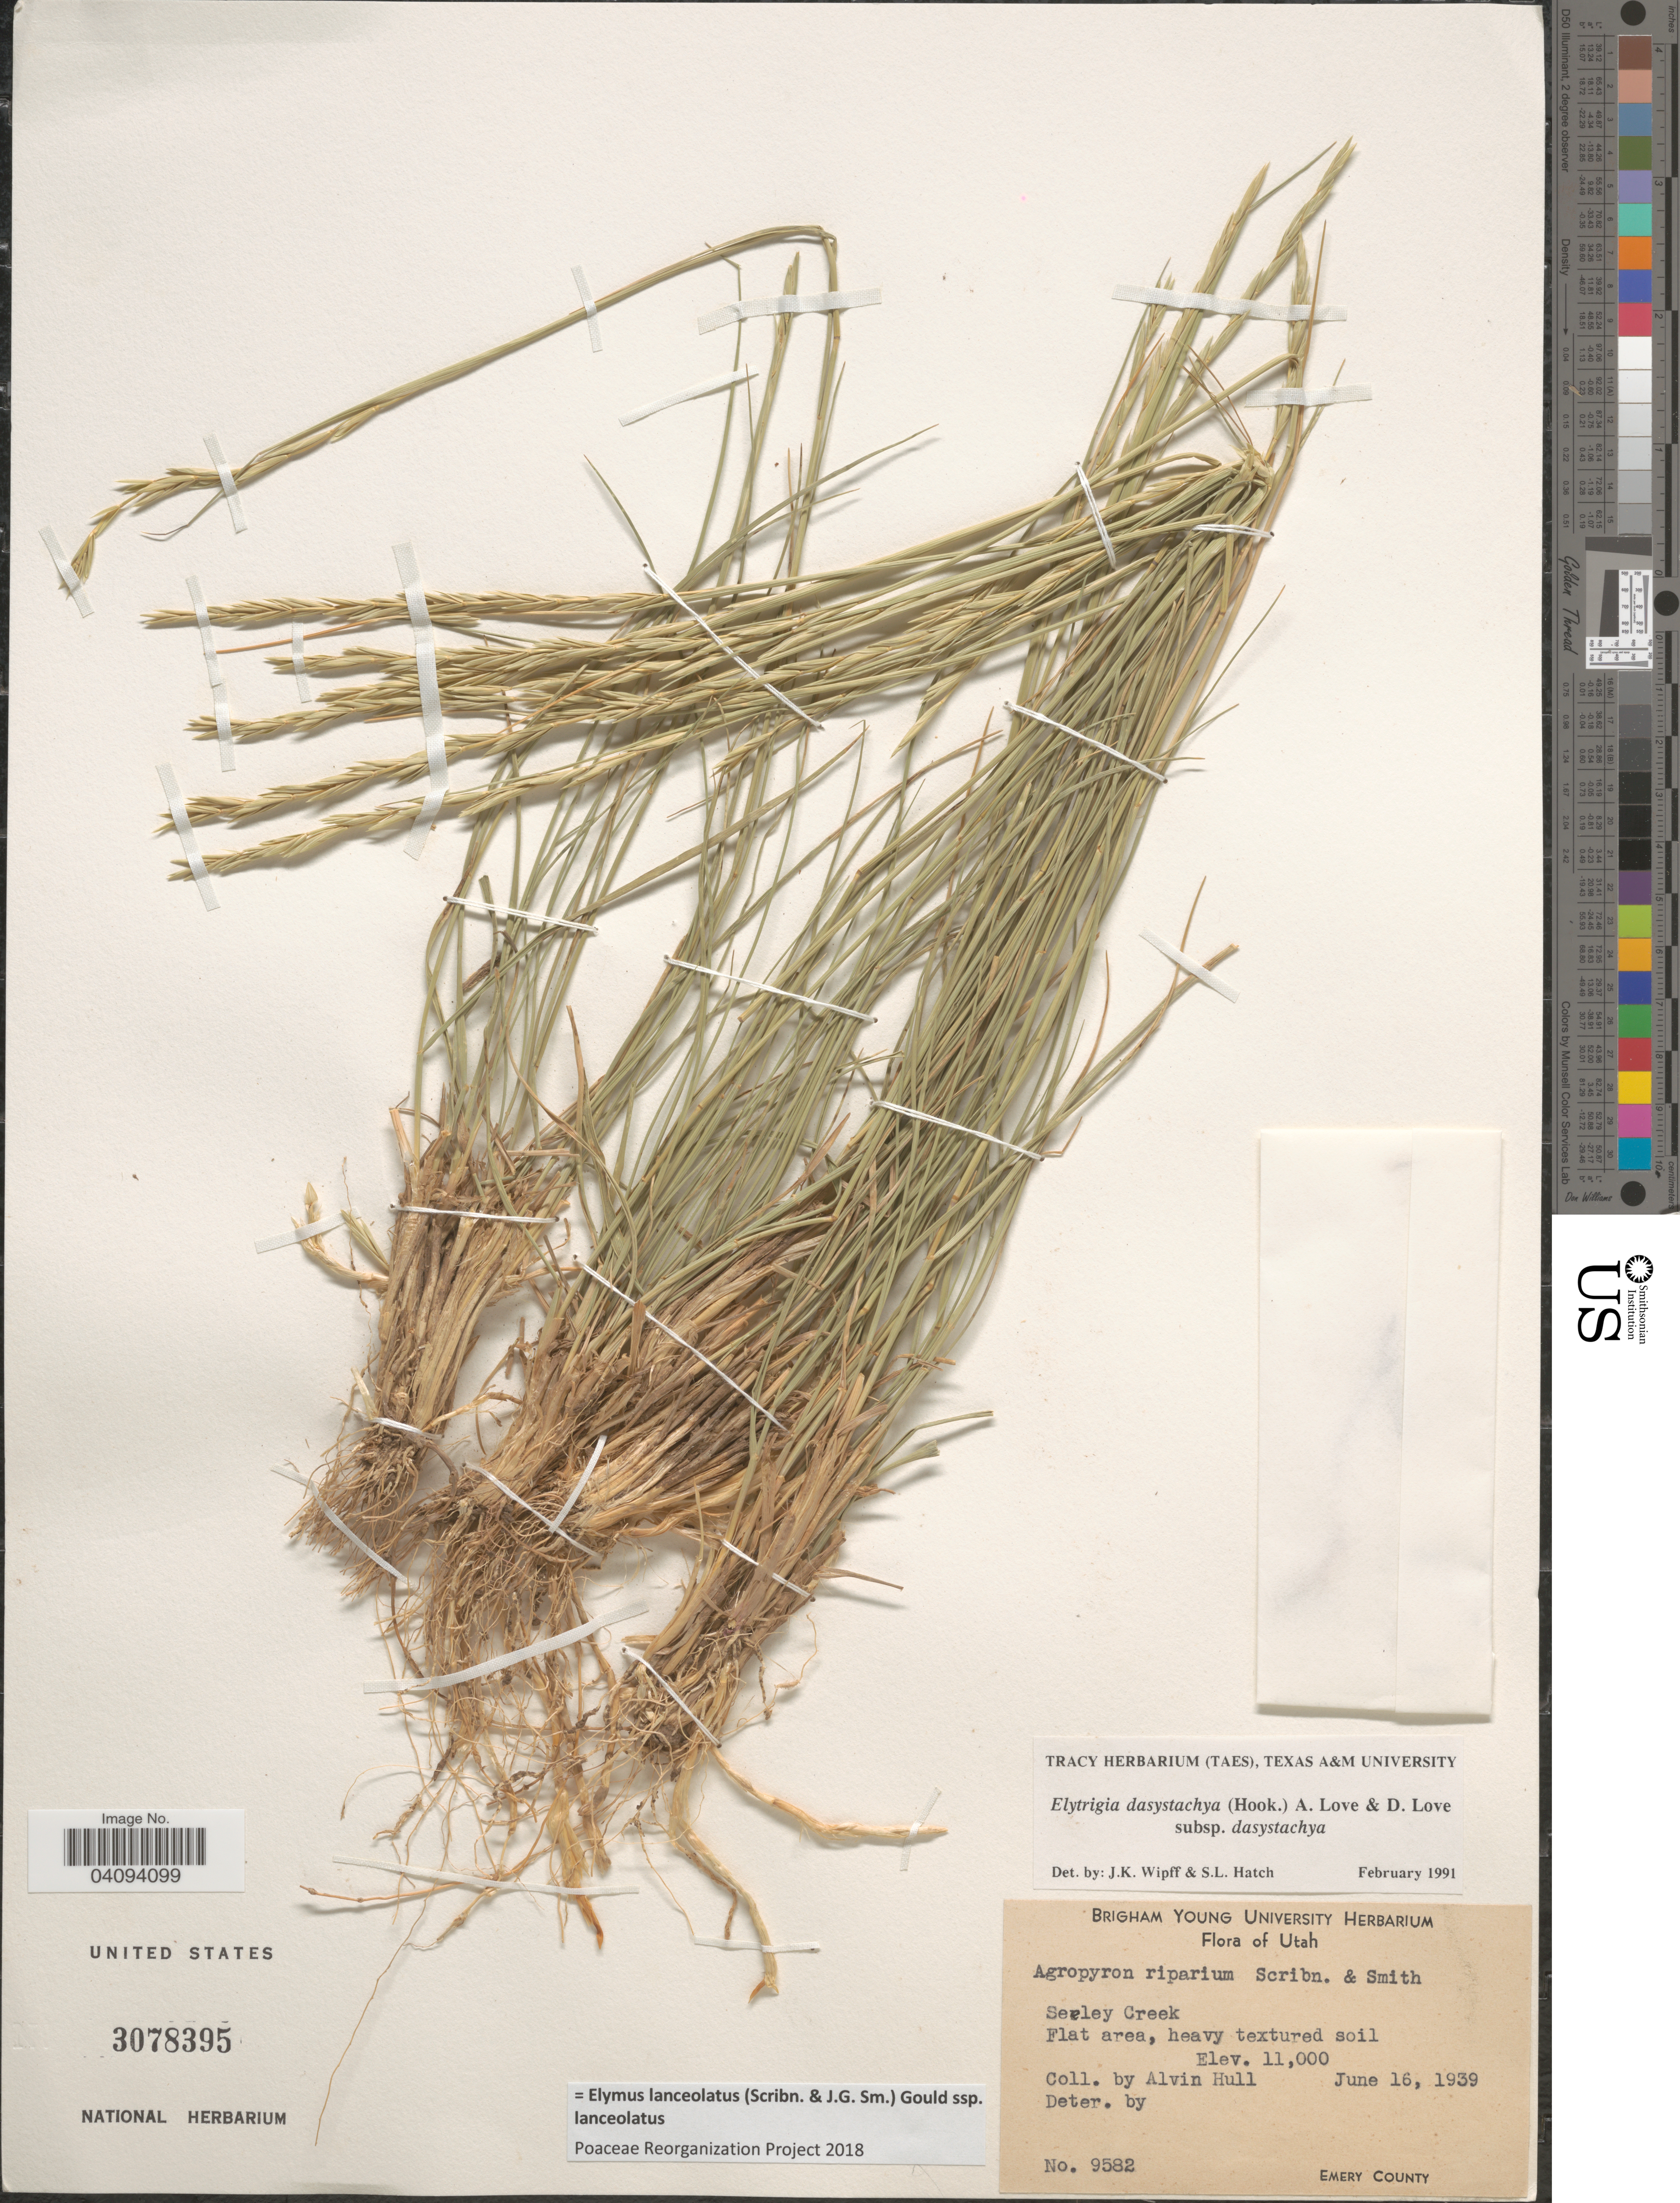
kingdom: Plantae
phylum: Tracheophyta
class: Liliopsida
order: Poales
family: Poaceae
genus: Elymus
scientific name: Elymus lanceolatus subsp. lanceolatus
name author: (Scribn. & J.G. Sm.) Gould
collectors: A. Hull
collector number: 9582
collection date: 1939-06-16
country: United States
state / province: Utah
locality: Seeley Creek. Emery County.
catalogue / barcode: US 3078395